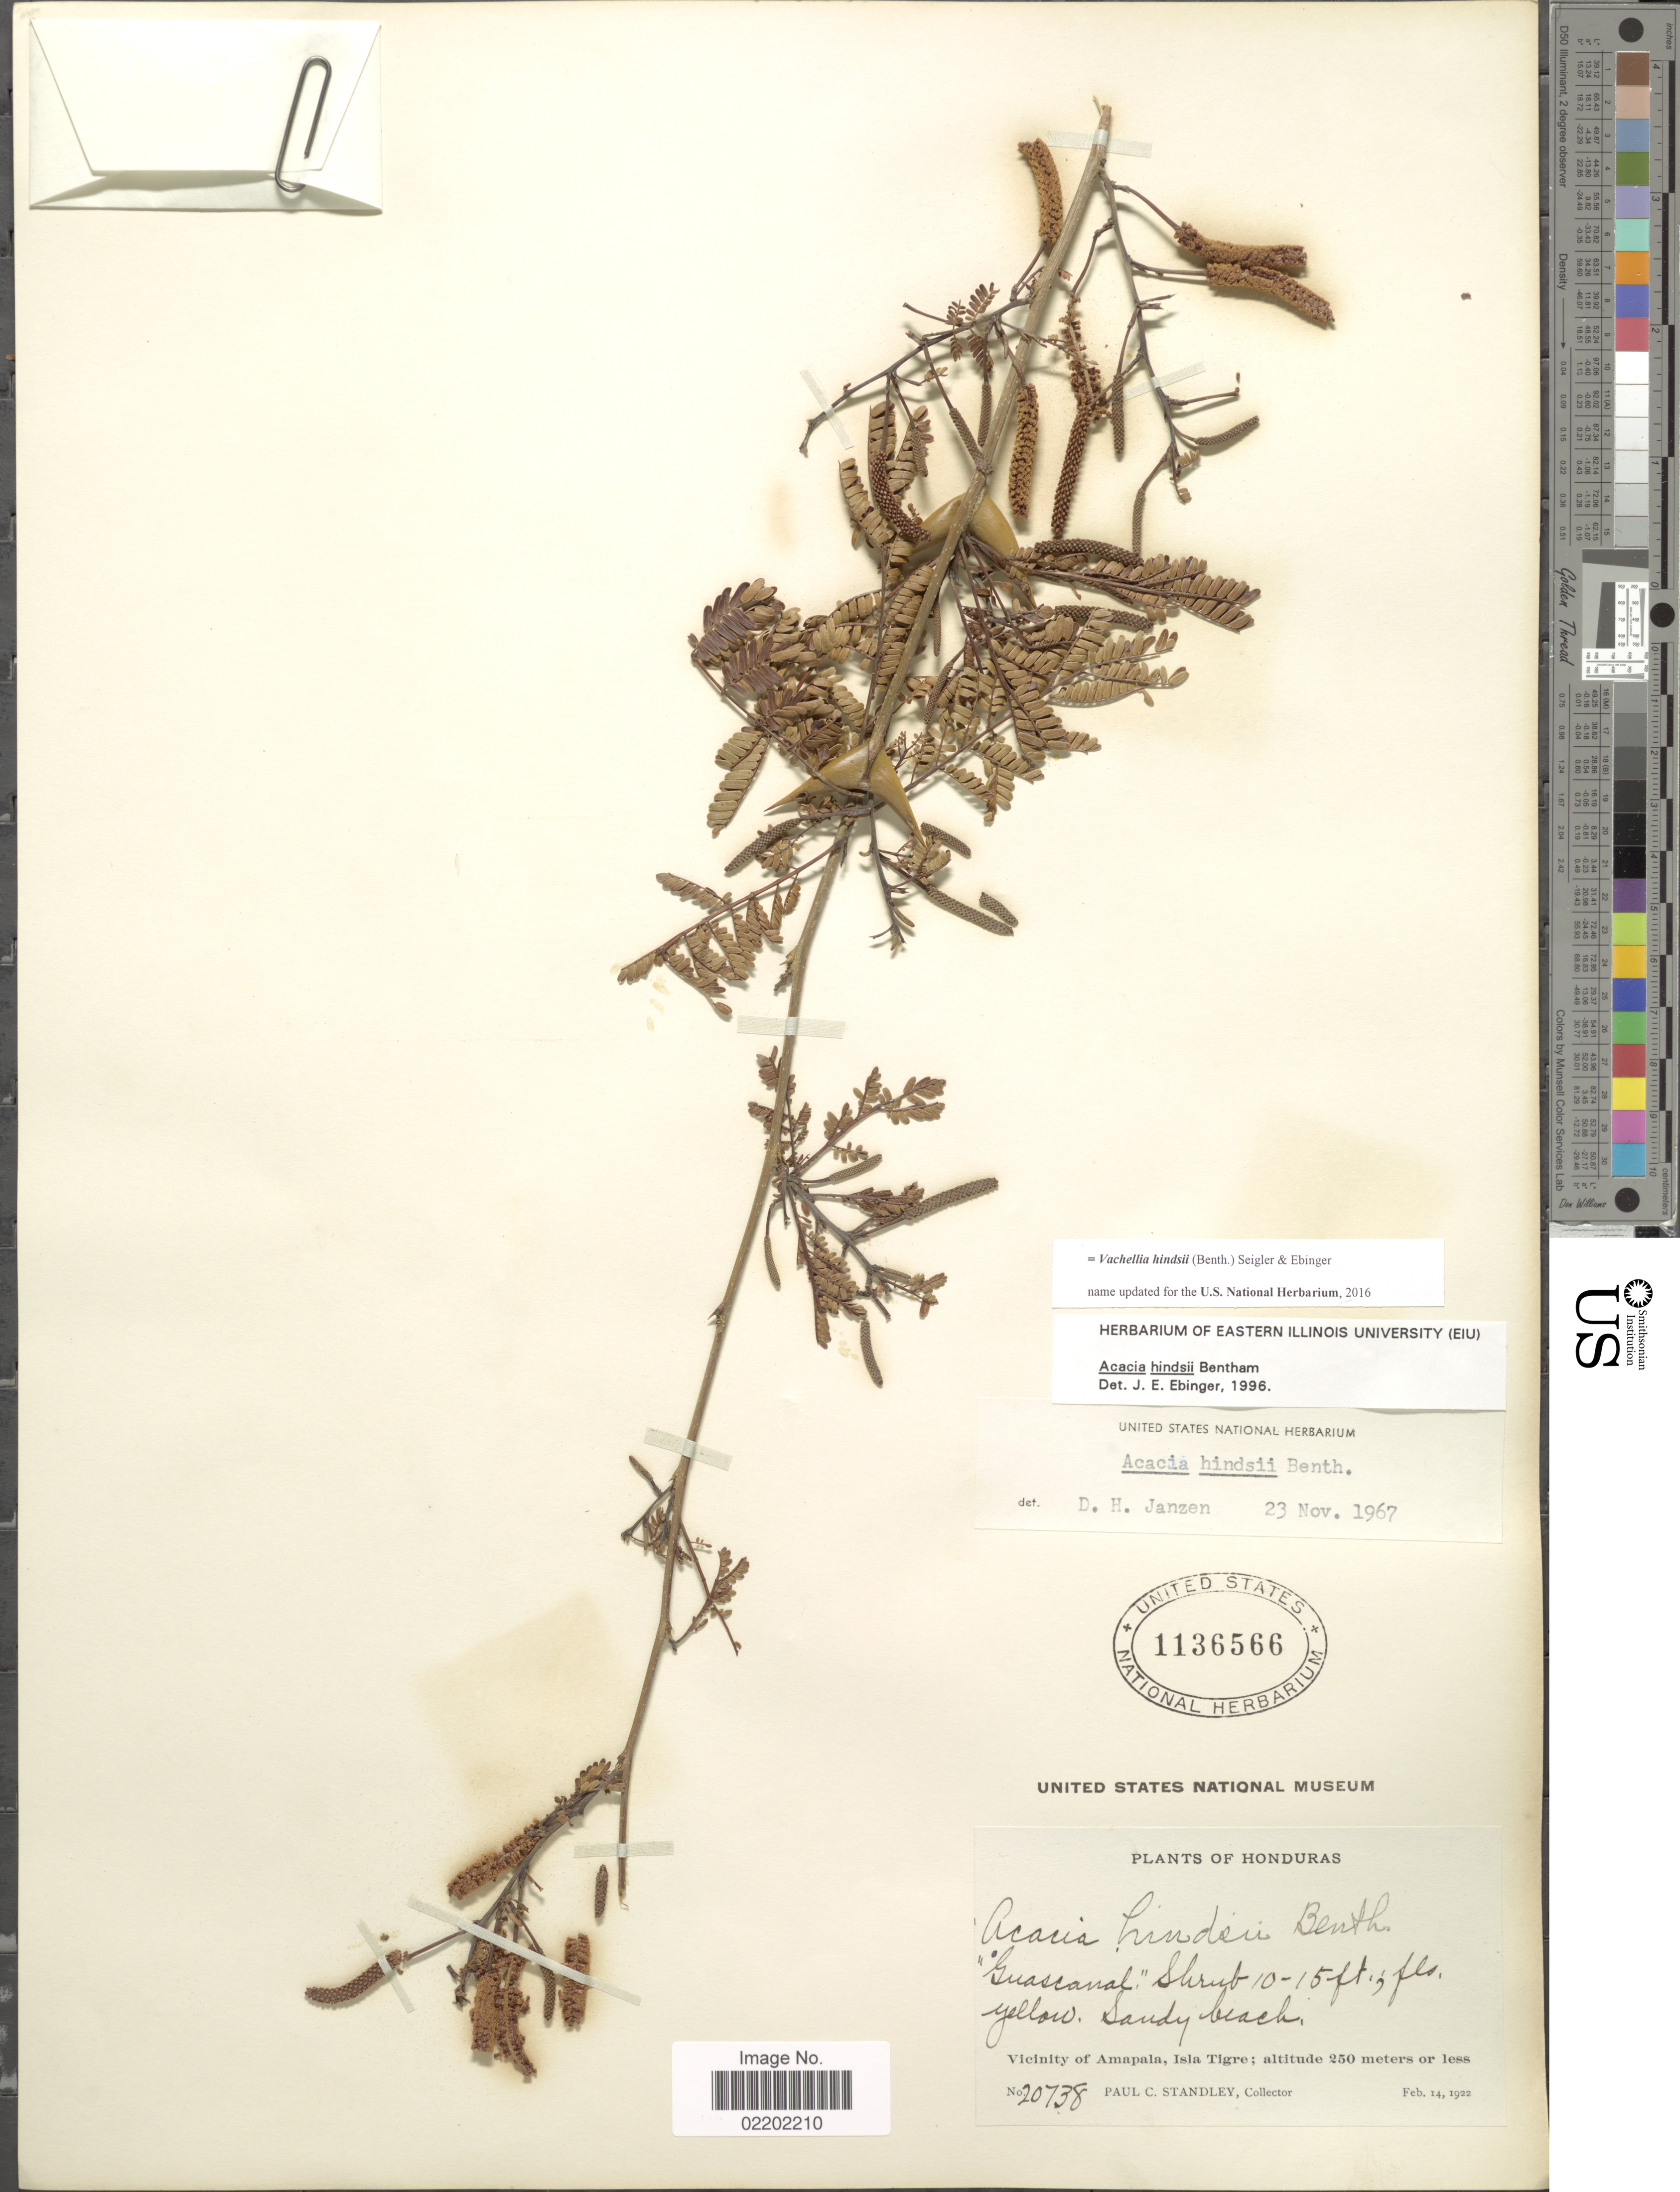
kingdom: Plantae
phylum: Tracheophyta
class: Magnoliopsida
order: Fabales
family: Fabaceae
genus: Vachellia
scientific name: Vachellia hindsii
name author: (Benth.) Seigler & Ebinger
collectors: P. C. Standley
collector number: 20738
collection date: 1922-02-14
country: Honduras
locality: Sandy beach, Vicinity of Amapala, Isla Tigre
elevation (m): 250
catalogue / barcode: US 1136566